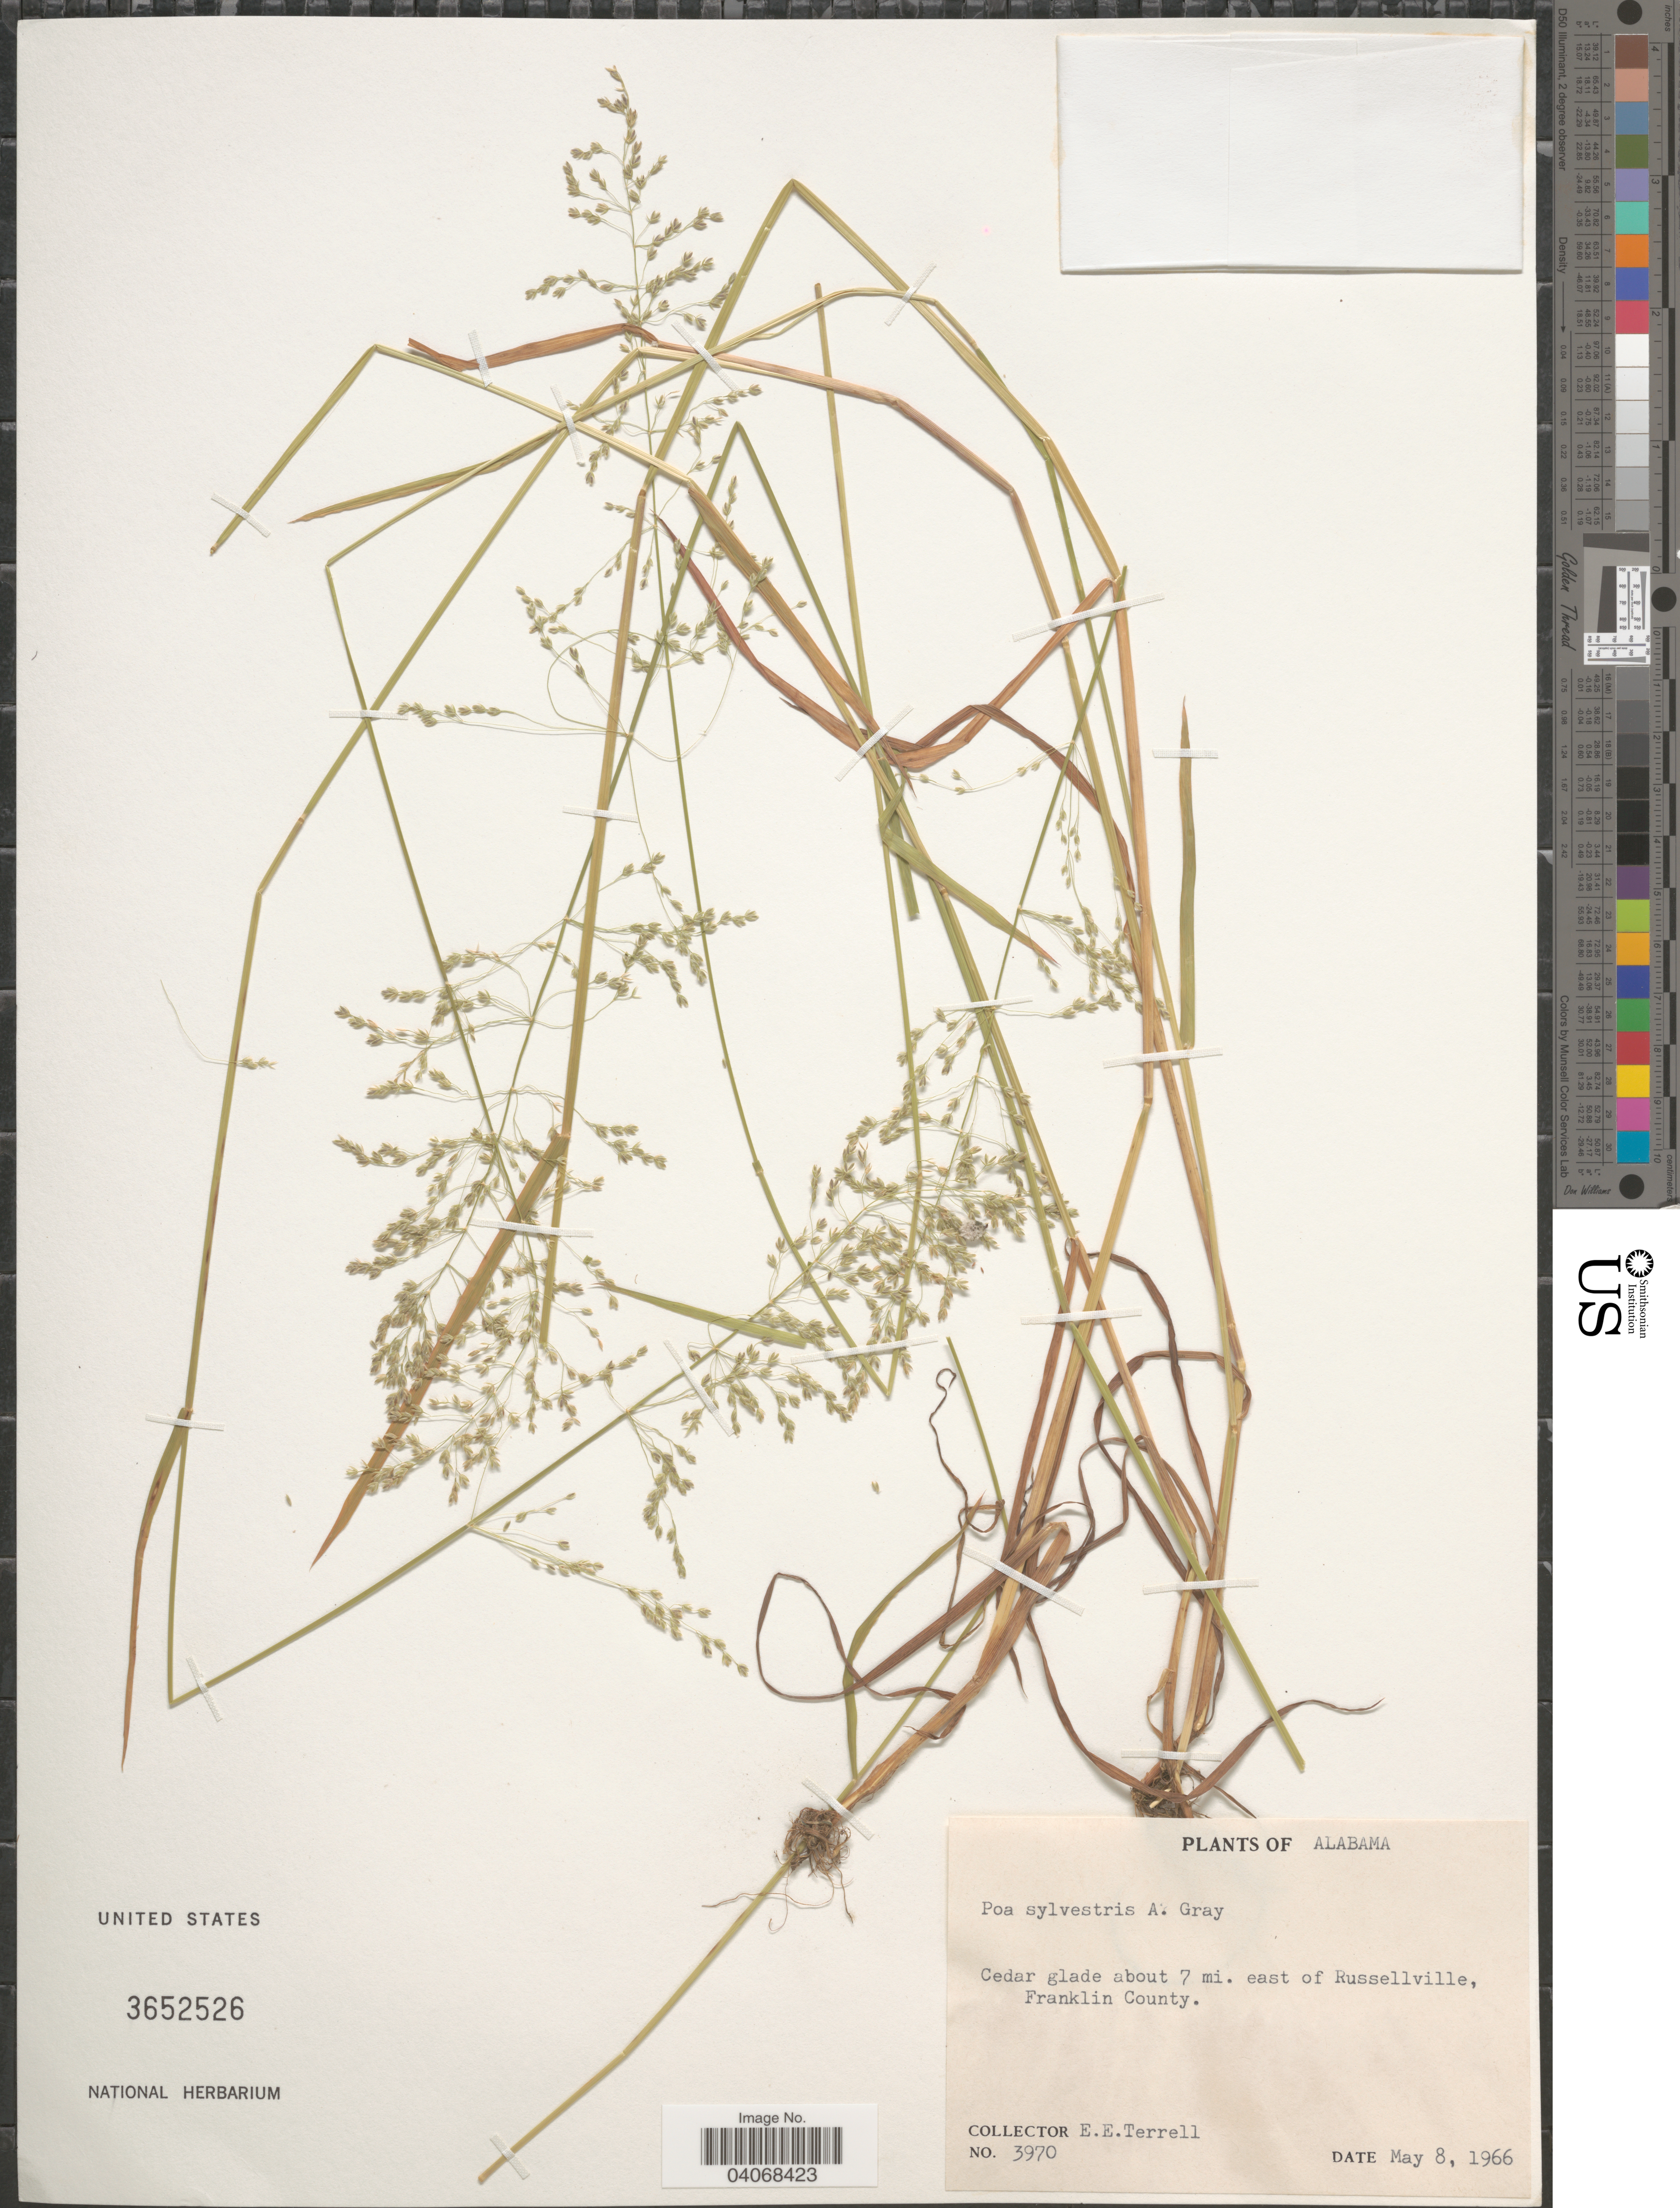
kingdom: Plantae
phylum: Tracheophyta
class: Liliopsida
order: Poales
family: Poaceae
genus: Poa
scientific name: Poa sylvestris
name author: A. Gray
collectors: E. E. Terrell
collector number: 3970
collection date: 1966-05-08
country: United States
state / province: Alabama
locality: Cedar glade about 7 mi. east of Russellville, Franklin County.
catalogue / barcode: US 3652526